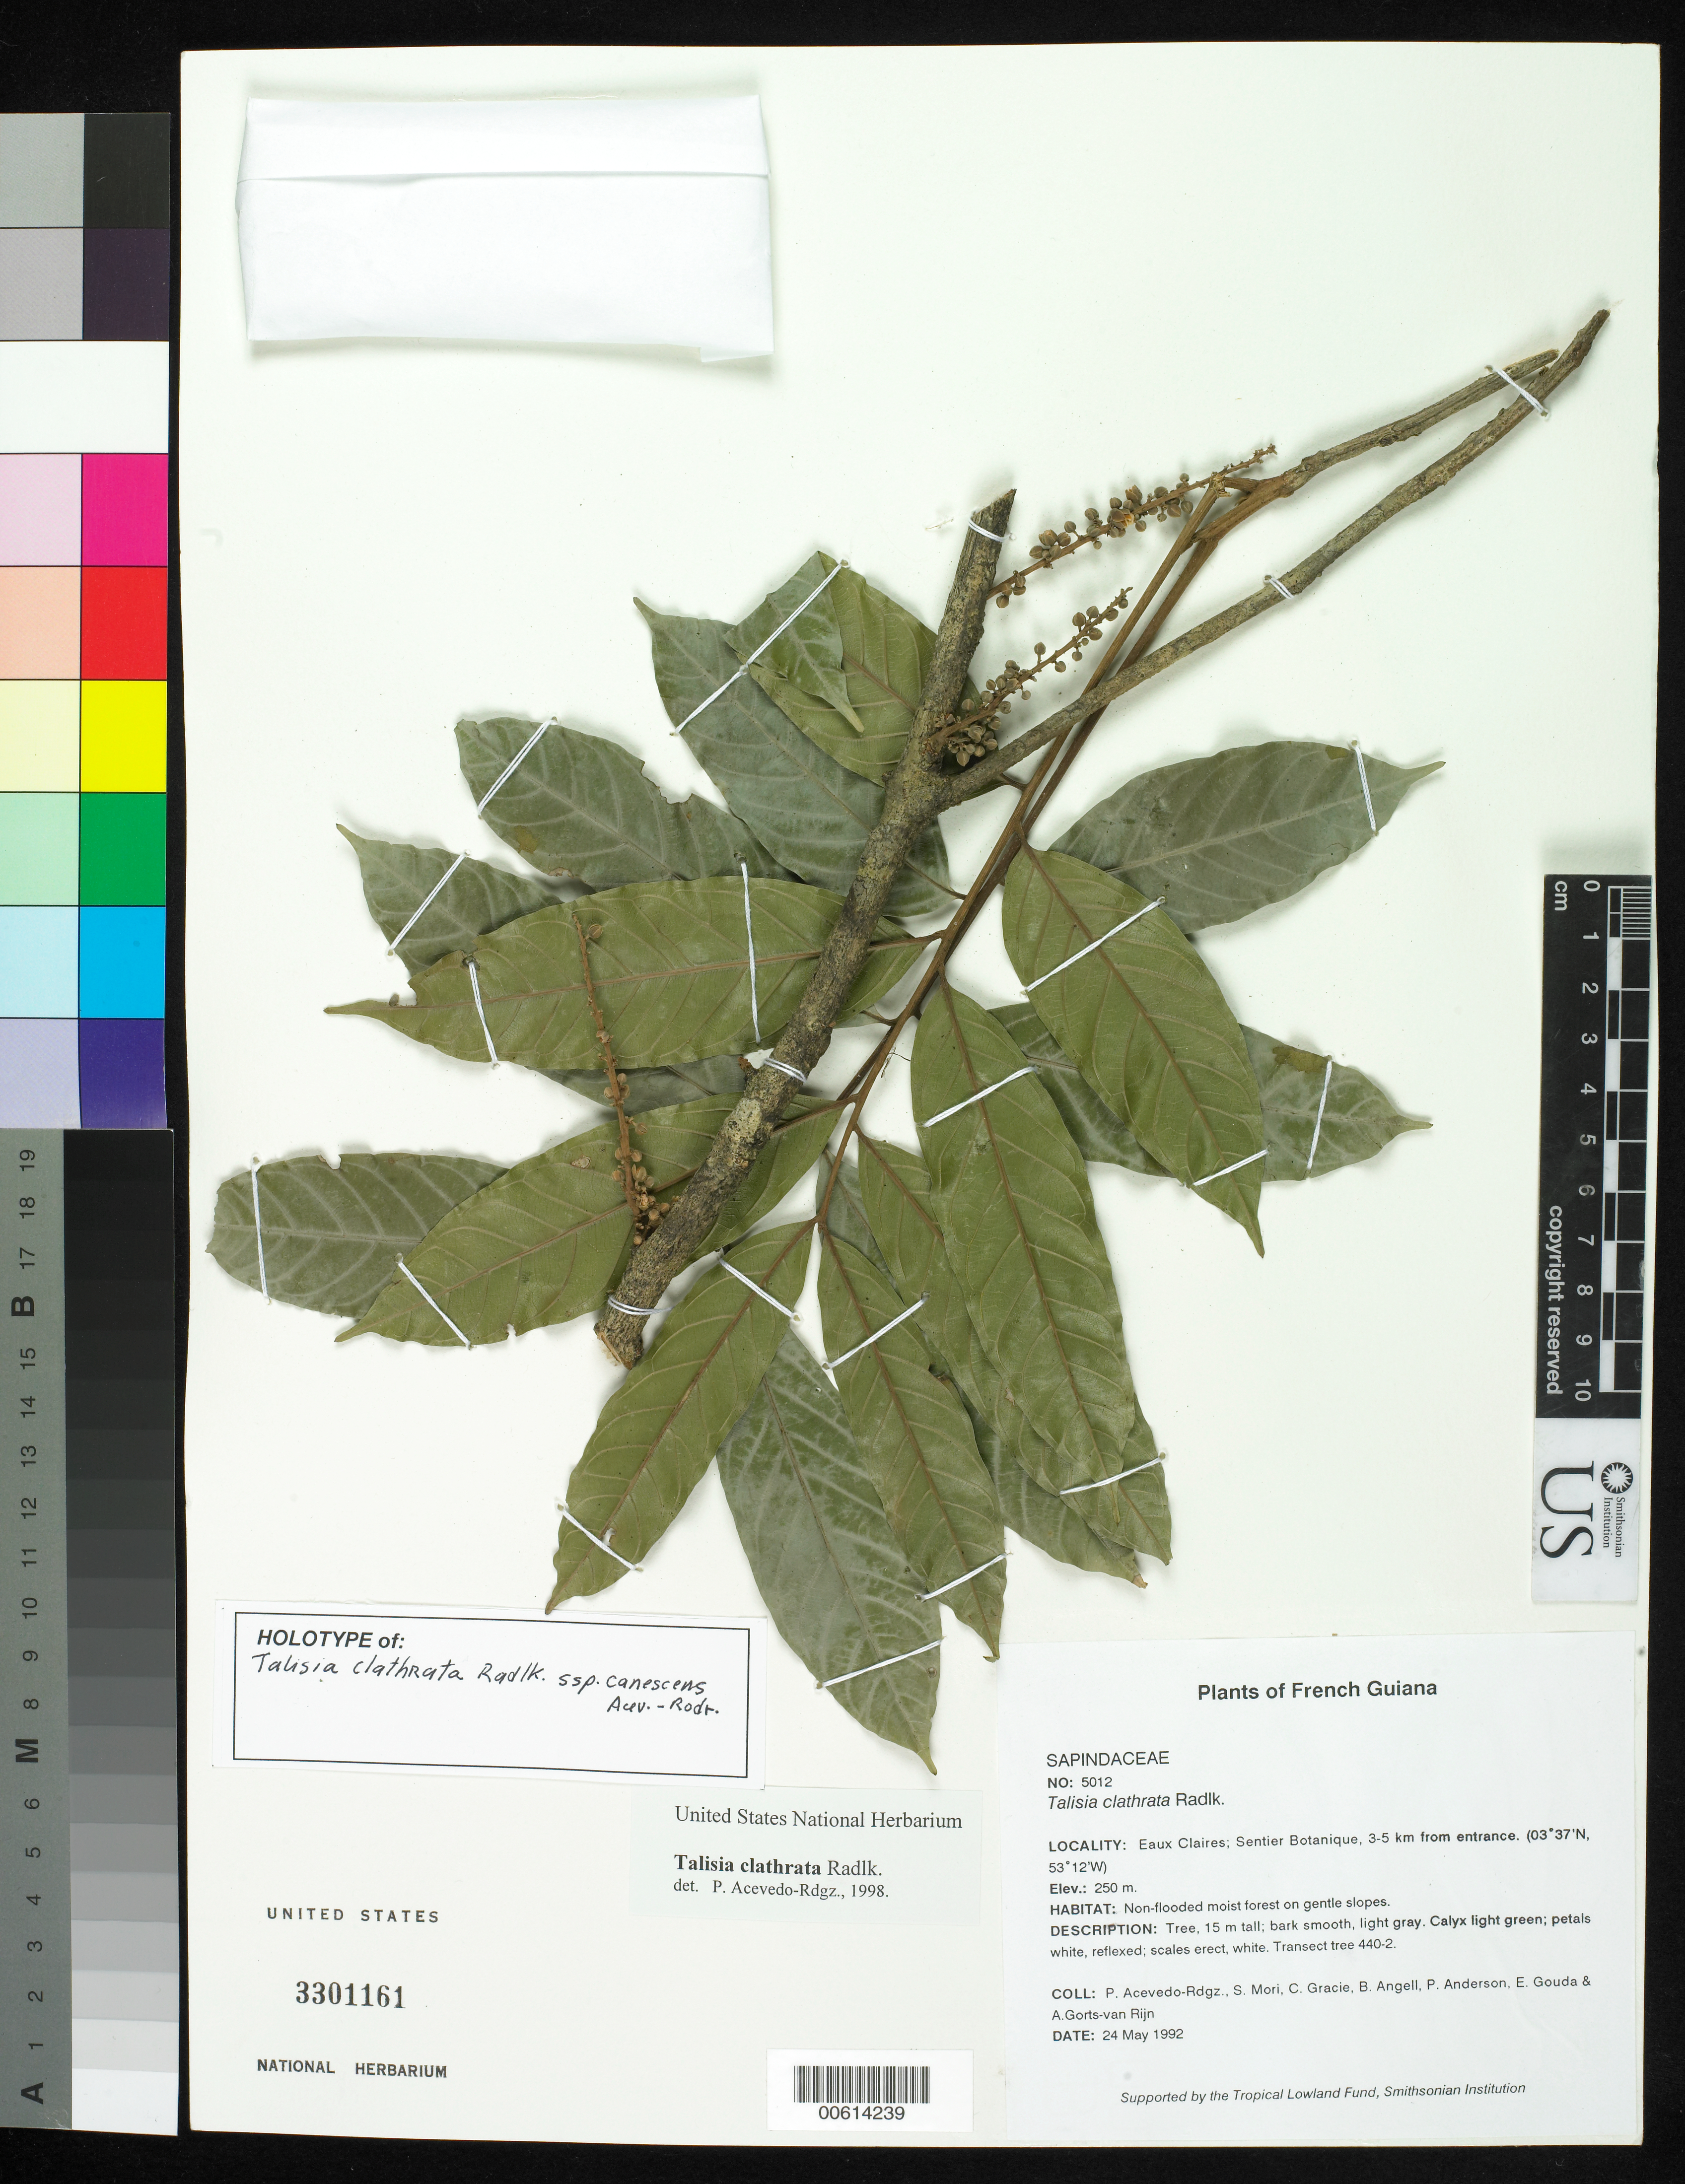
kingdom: Plantae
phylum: Tracheophyta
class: Magnoliopsida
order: Sapindales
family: Sapindaceae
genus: Talisia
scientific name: Talisia clathrata subsp. canescens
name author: Acev.-Rodr.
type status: Holotype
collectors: P. Acevedo-Rodr. et al.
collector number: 5012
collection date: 1992-05-24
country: French Guiana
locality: Eaux Claires; Sentier Botanique, 3-5 km from entrance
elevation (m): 250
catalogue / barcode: US 3301161